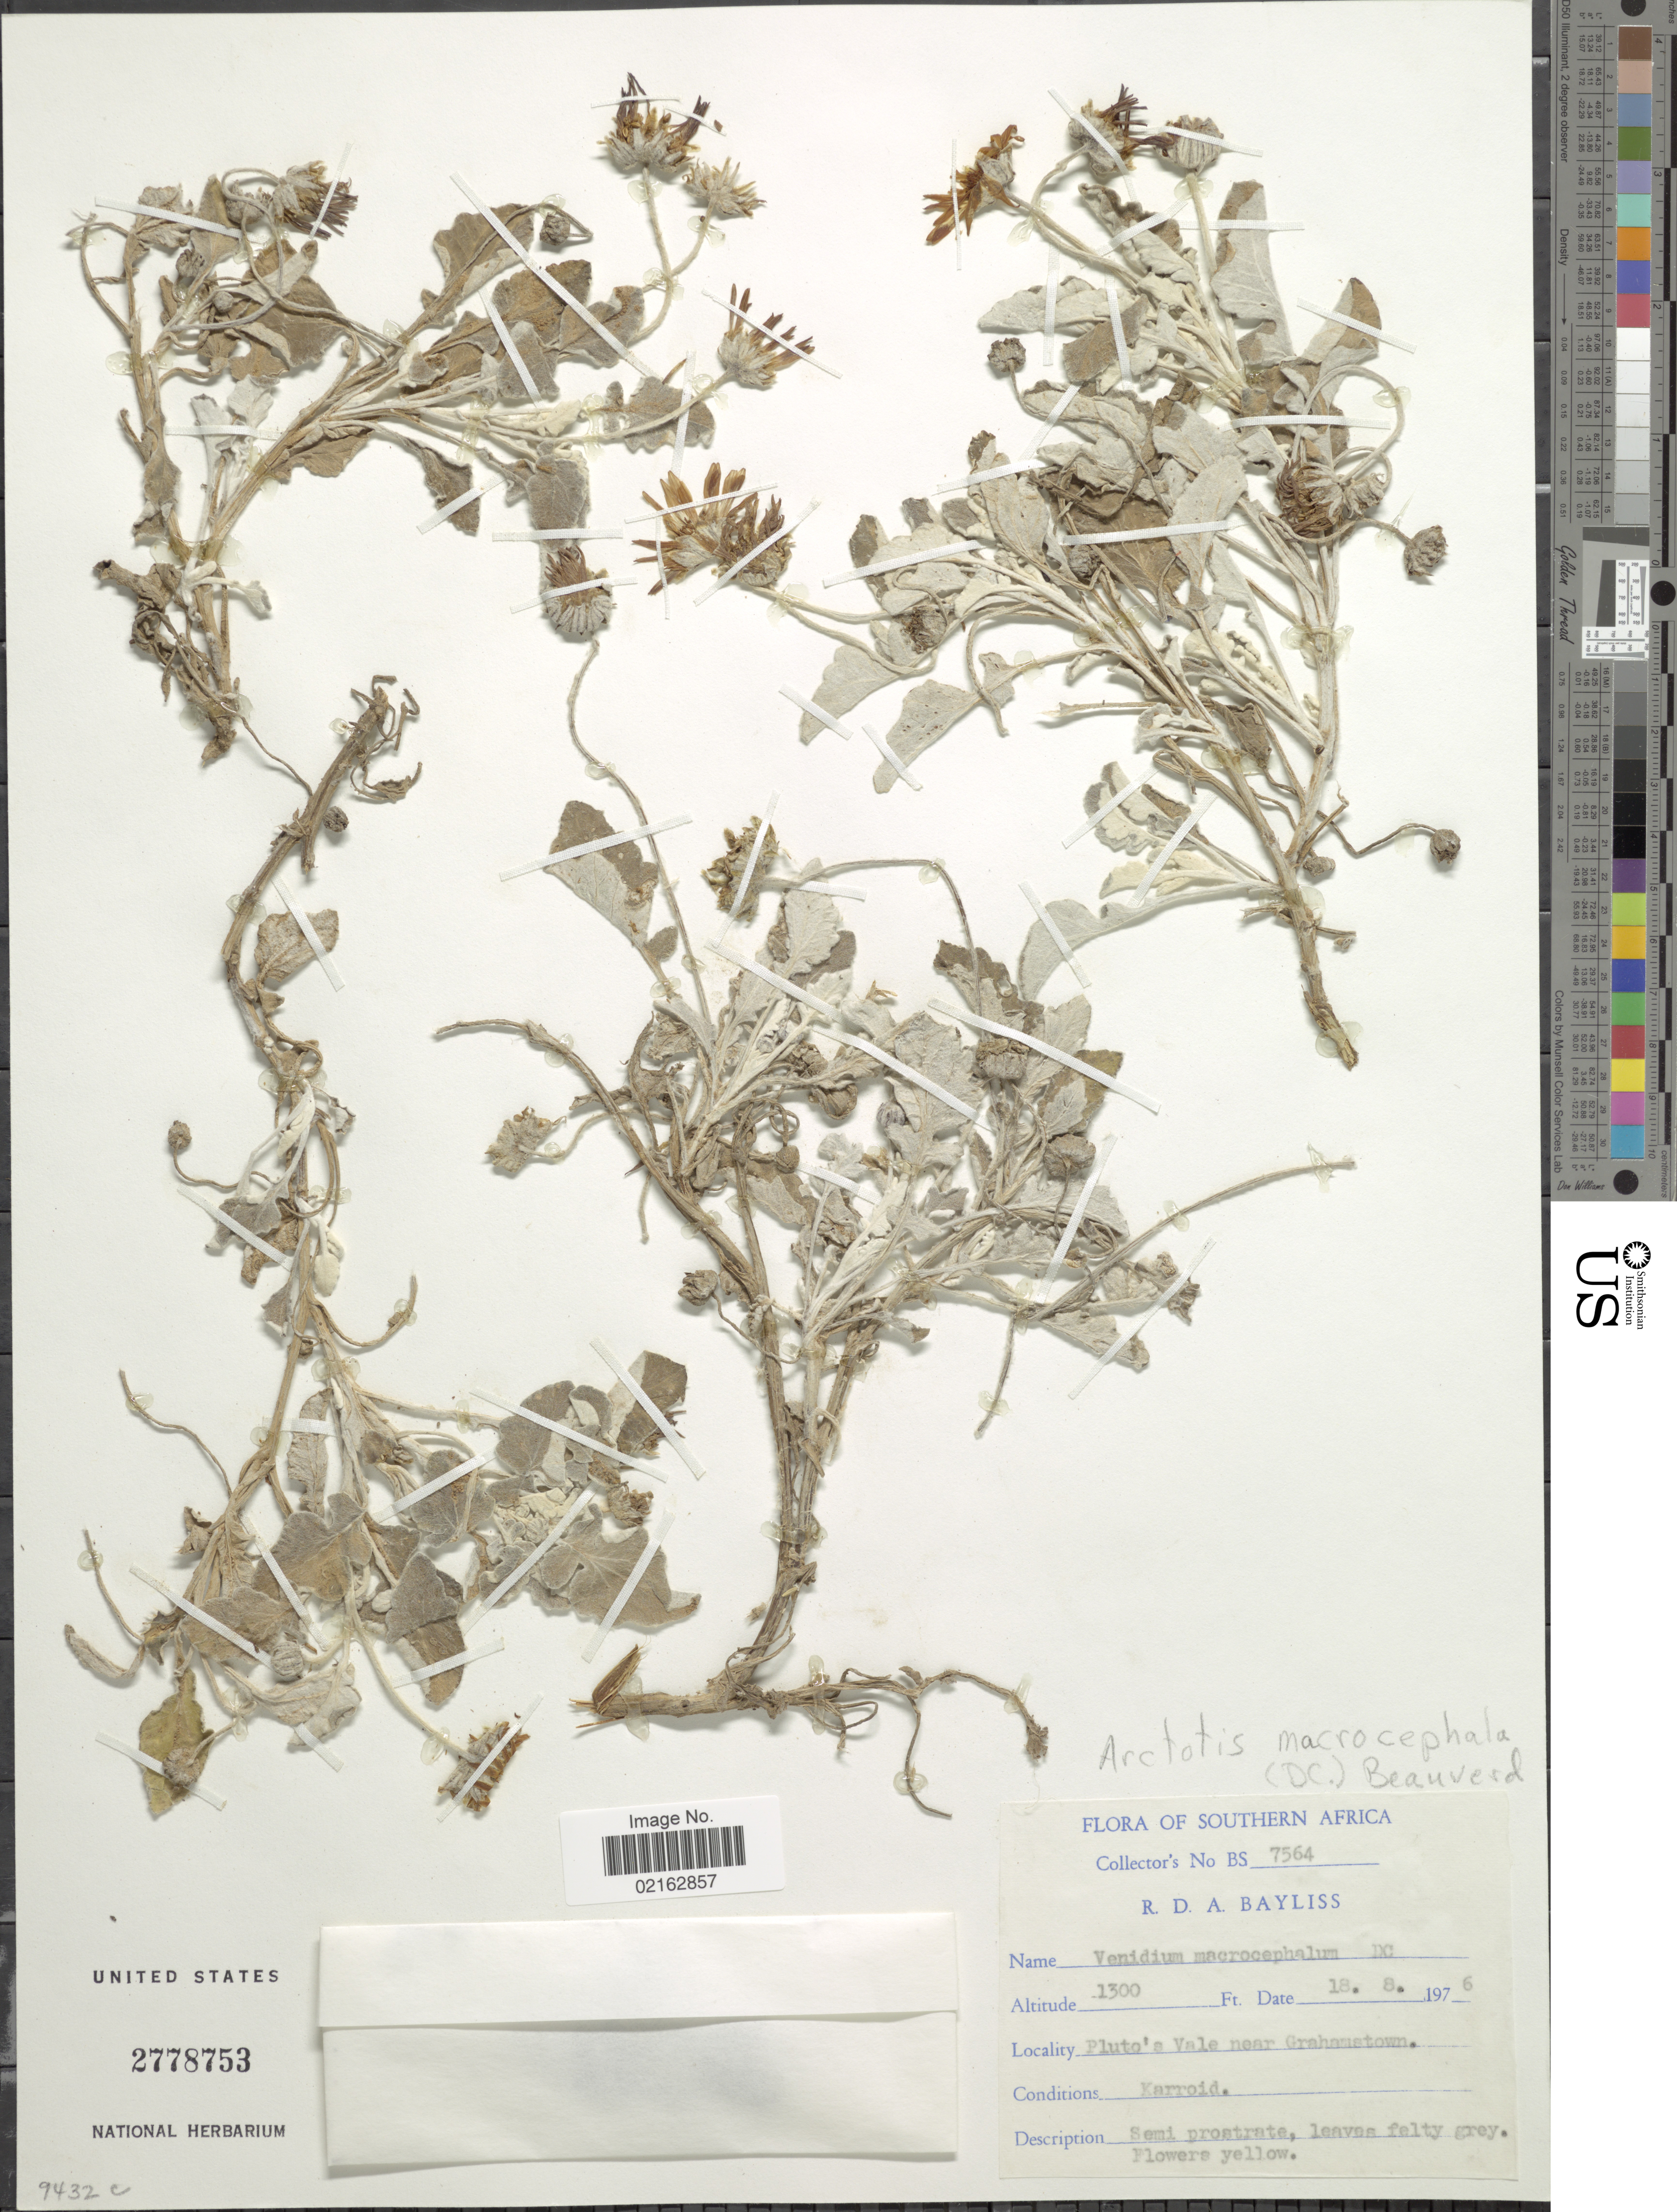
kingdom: Plantae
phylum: Tracheophyta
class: Magnoliopsida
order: Asterales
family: Asteraceae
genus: Arctotis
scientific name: Arctotis microcephala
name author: (DC.) P. Beauv.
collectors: R. Bayliss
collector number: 7564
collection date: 1976-08-18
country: South Africa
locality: Southern Africa. Pluto's Vale near Grahamstown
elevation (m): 396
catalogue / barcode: US 2778753